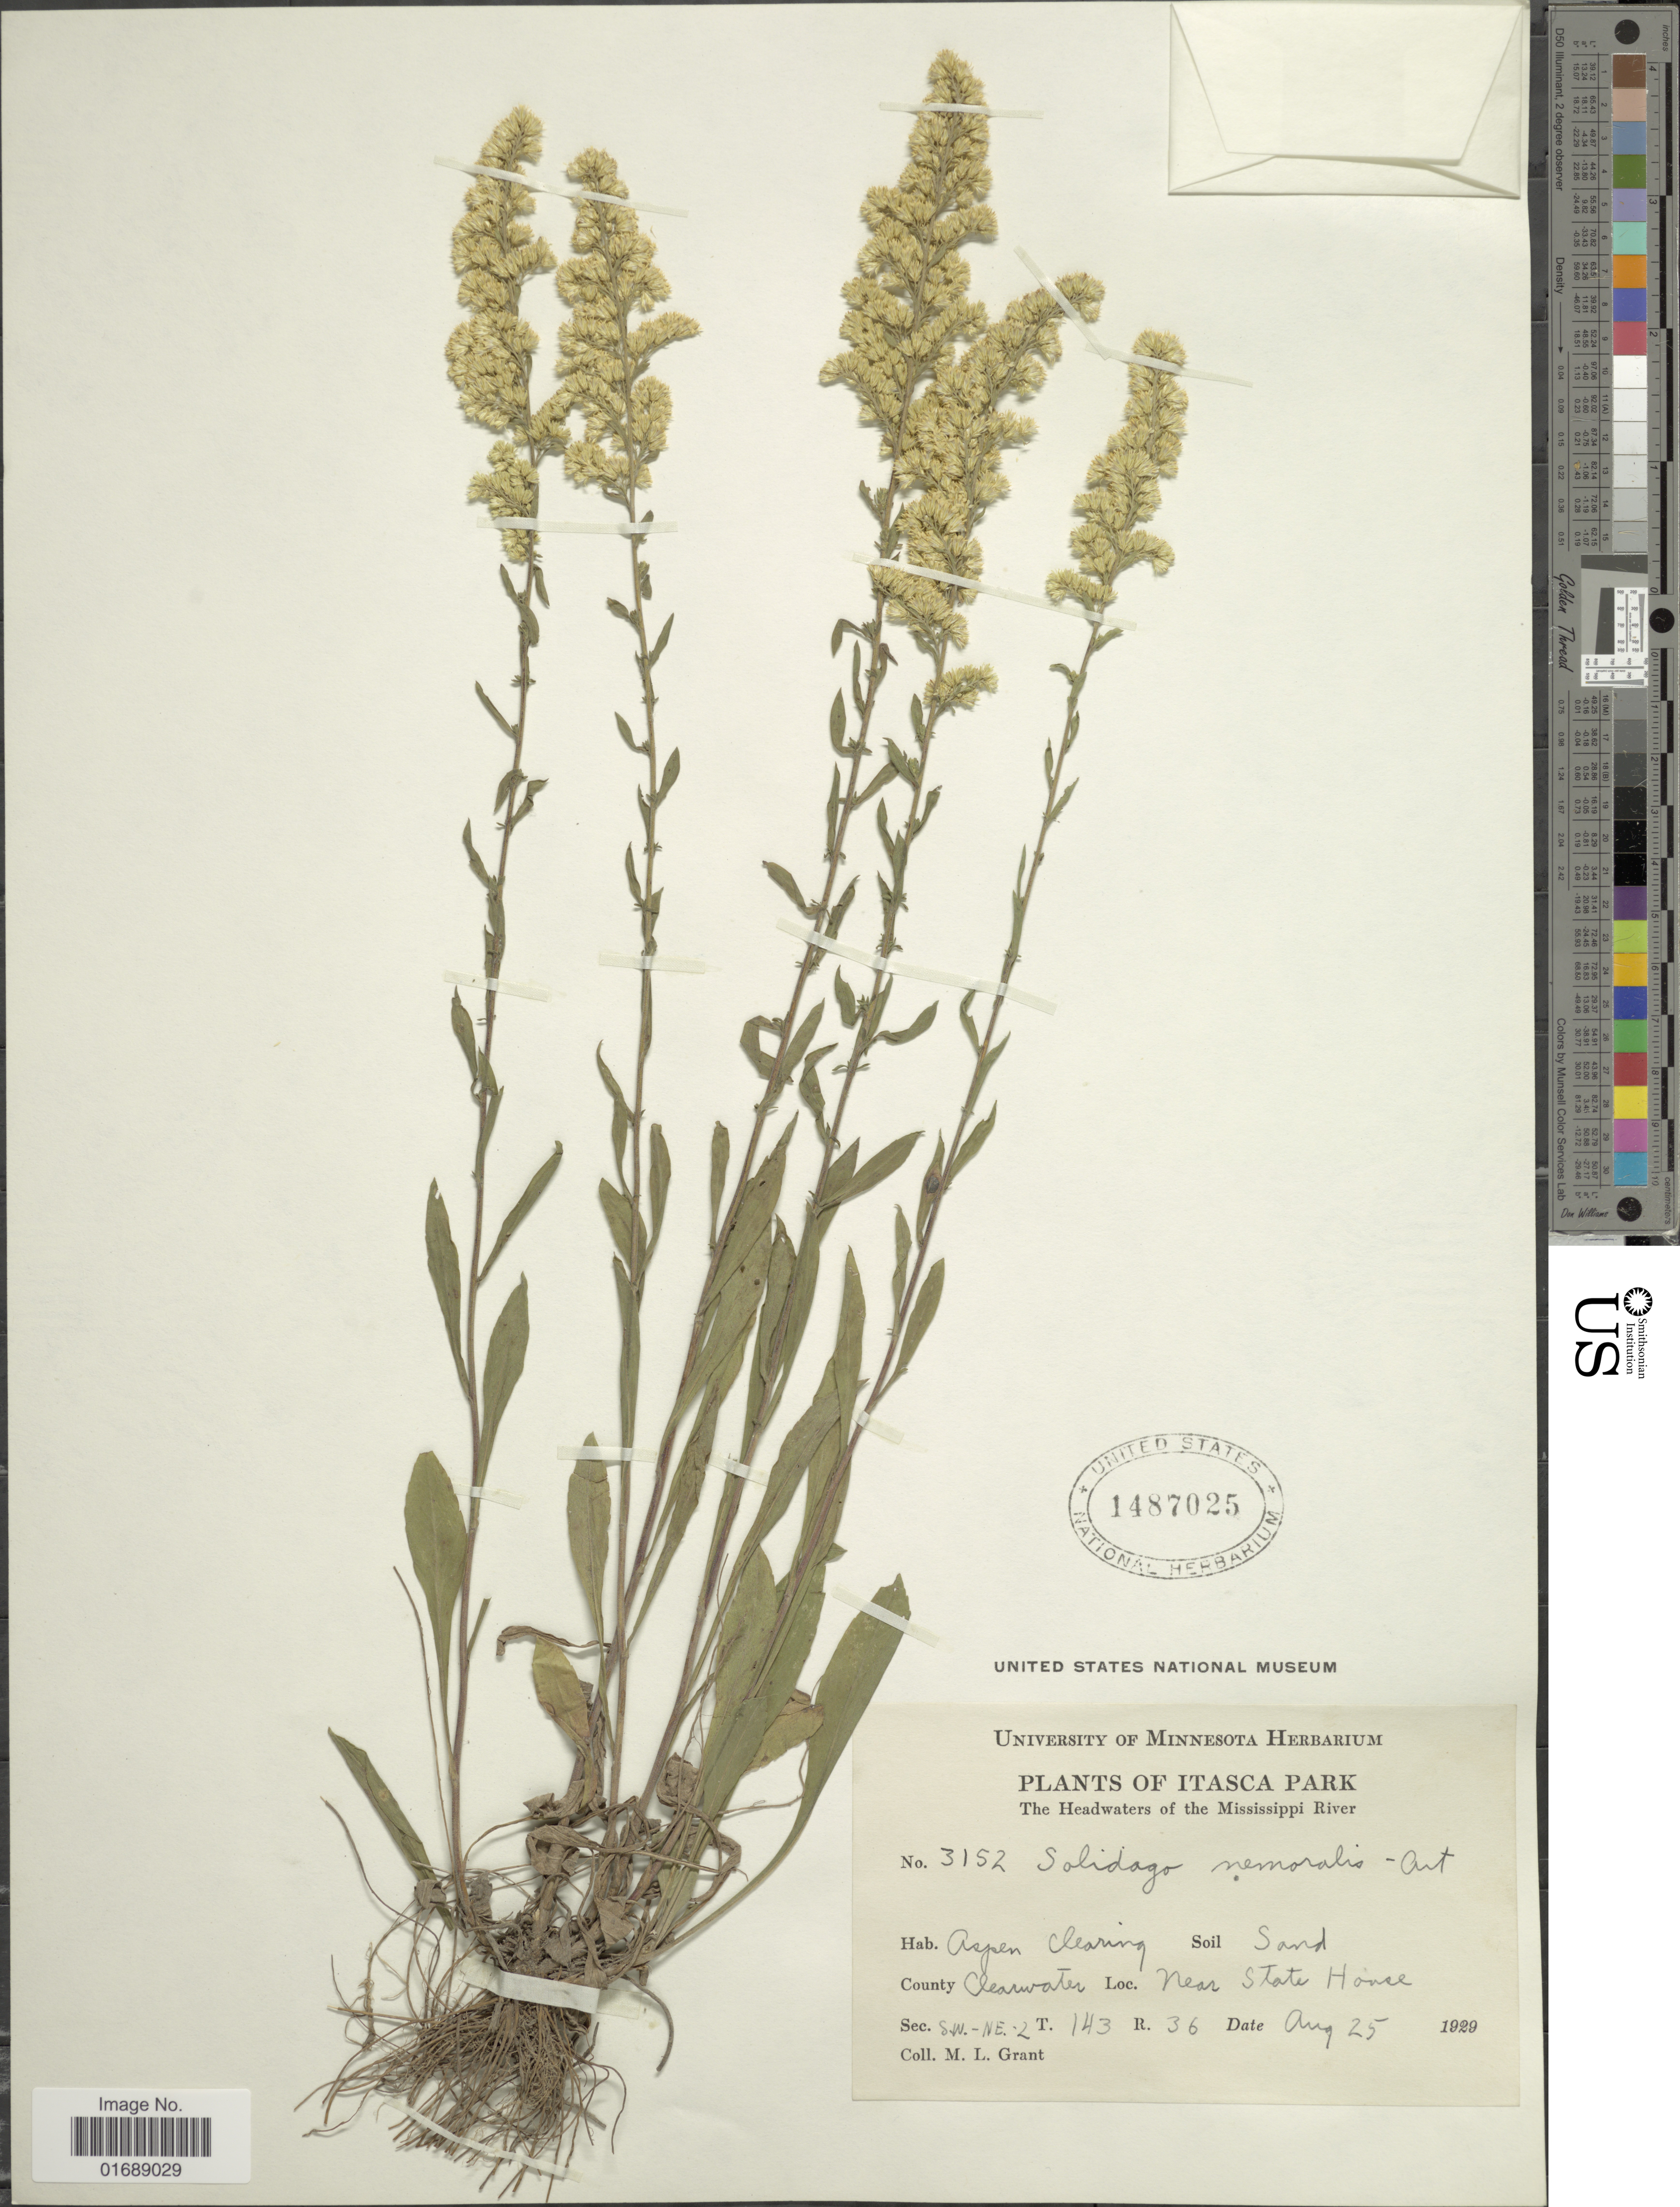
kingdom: Plantae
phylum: Tracheophyta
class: Magnoliopsida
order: Asterales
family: Asteraceae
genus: Solidago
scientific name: Solidago nemoralis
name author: Aiton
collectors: M. L. Grant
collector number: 3152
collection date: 1929-08-25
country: United States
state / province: Minnesota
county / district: Clearwater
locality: Itasca Park, The headwaters of the Mississippi River, County Clearwater, Near State House, Sec. S.W.-NE.2, T143 R.36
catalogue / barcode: US 1487025